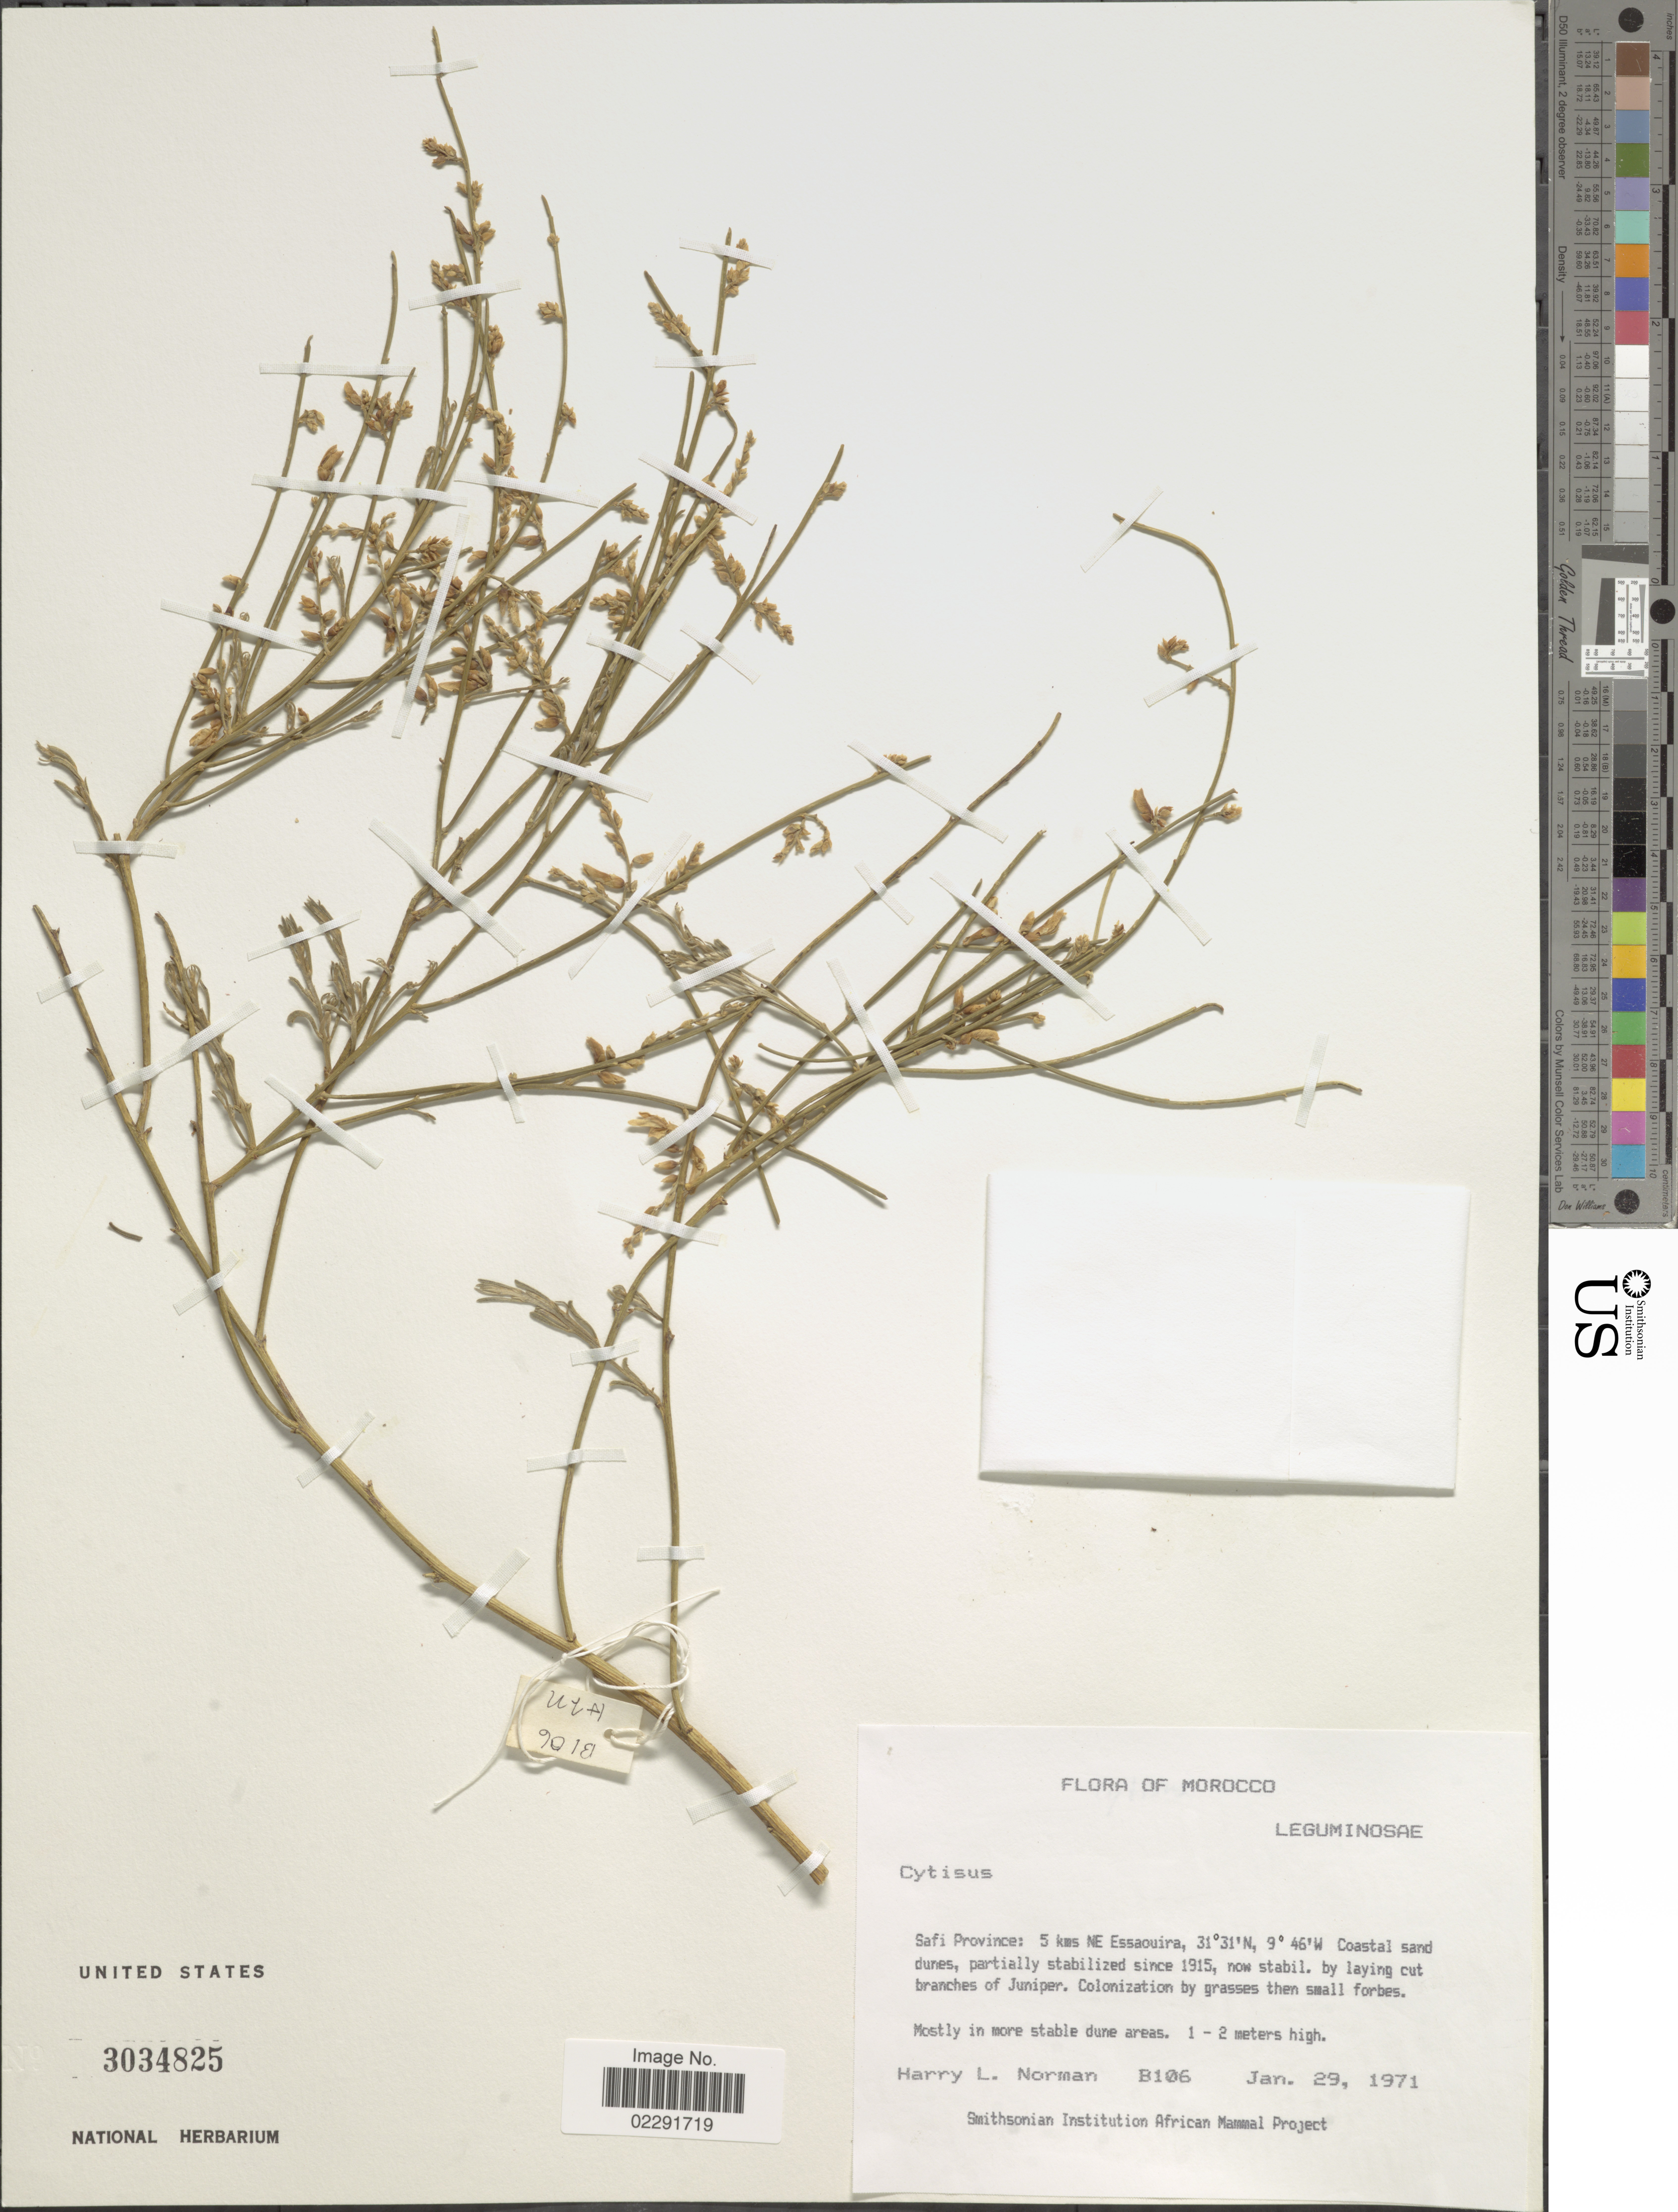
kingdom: Plantae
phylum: Tracheophyta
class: Magnoliopsida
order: Fabales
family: Fabaceae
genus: Cytisus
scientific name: Cytisus sp.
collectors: Norman, H.L.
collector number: B106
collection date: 1971-01-29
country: Morocco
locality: Safi Province: 5 kms NE Essaouira, coastal sand dunes.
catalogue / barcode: US 3034825